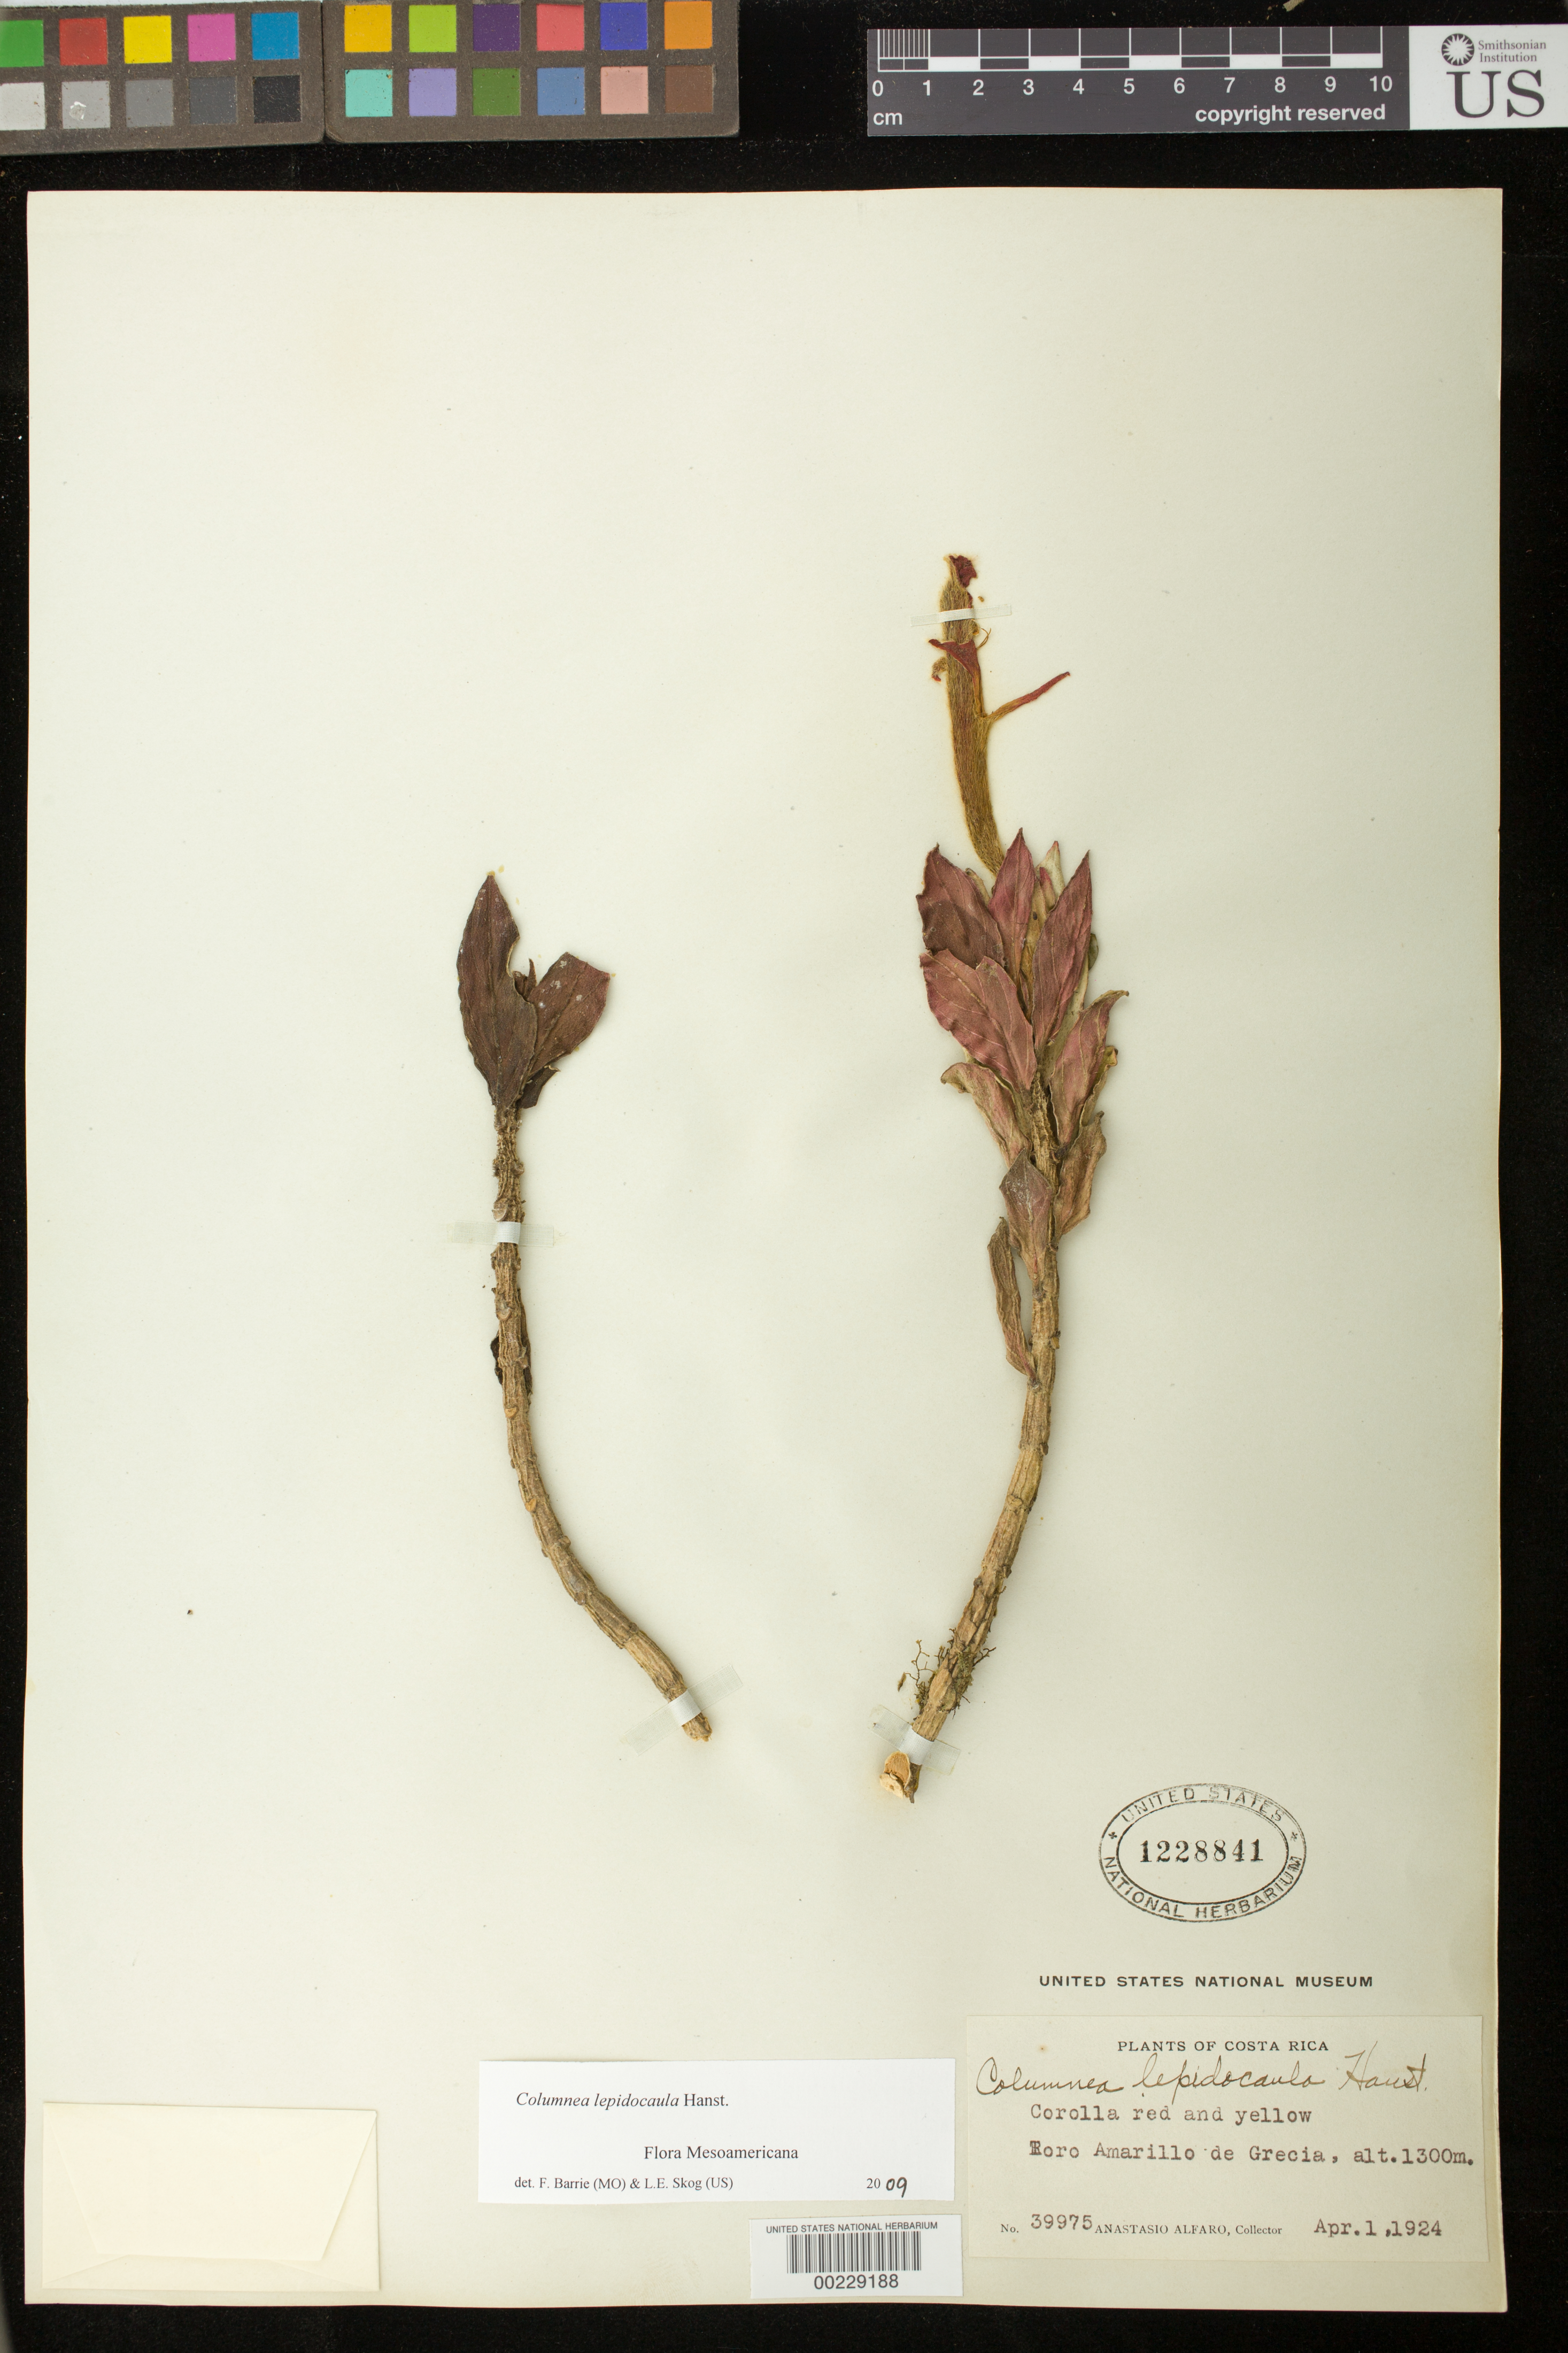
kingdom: Plantae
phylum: Tracheophyta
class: Magnoliopsida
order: Lamiales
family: Gesneriaceae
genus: Columnea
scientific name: Columnea lepidocaula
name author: Hanst.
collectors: A. Alfaro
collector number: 39975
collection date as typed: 01 Apr 1924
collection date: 1924-04-01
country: Costa Rica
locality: Toro Amarillo de Grecia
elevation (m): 1300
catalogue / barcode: US 1228841